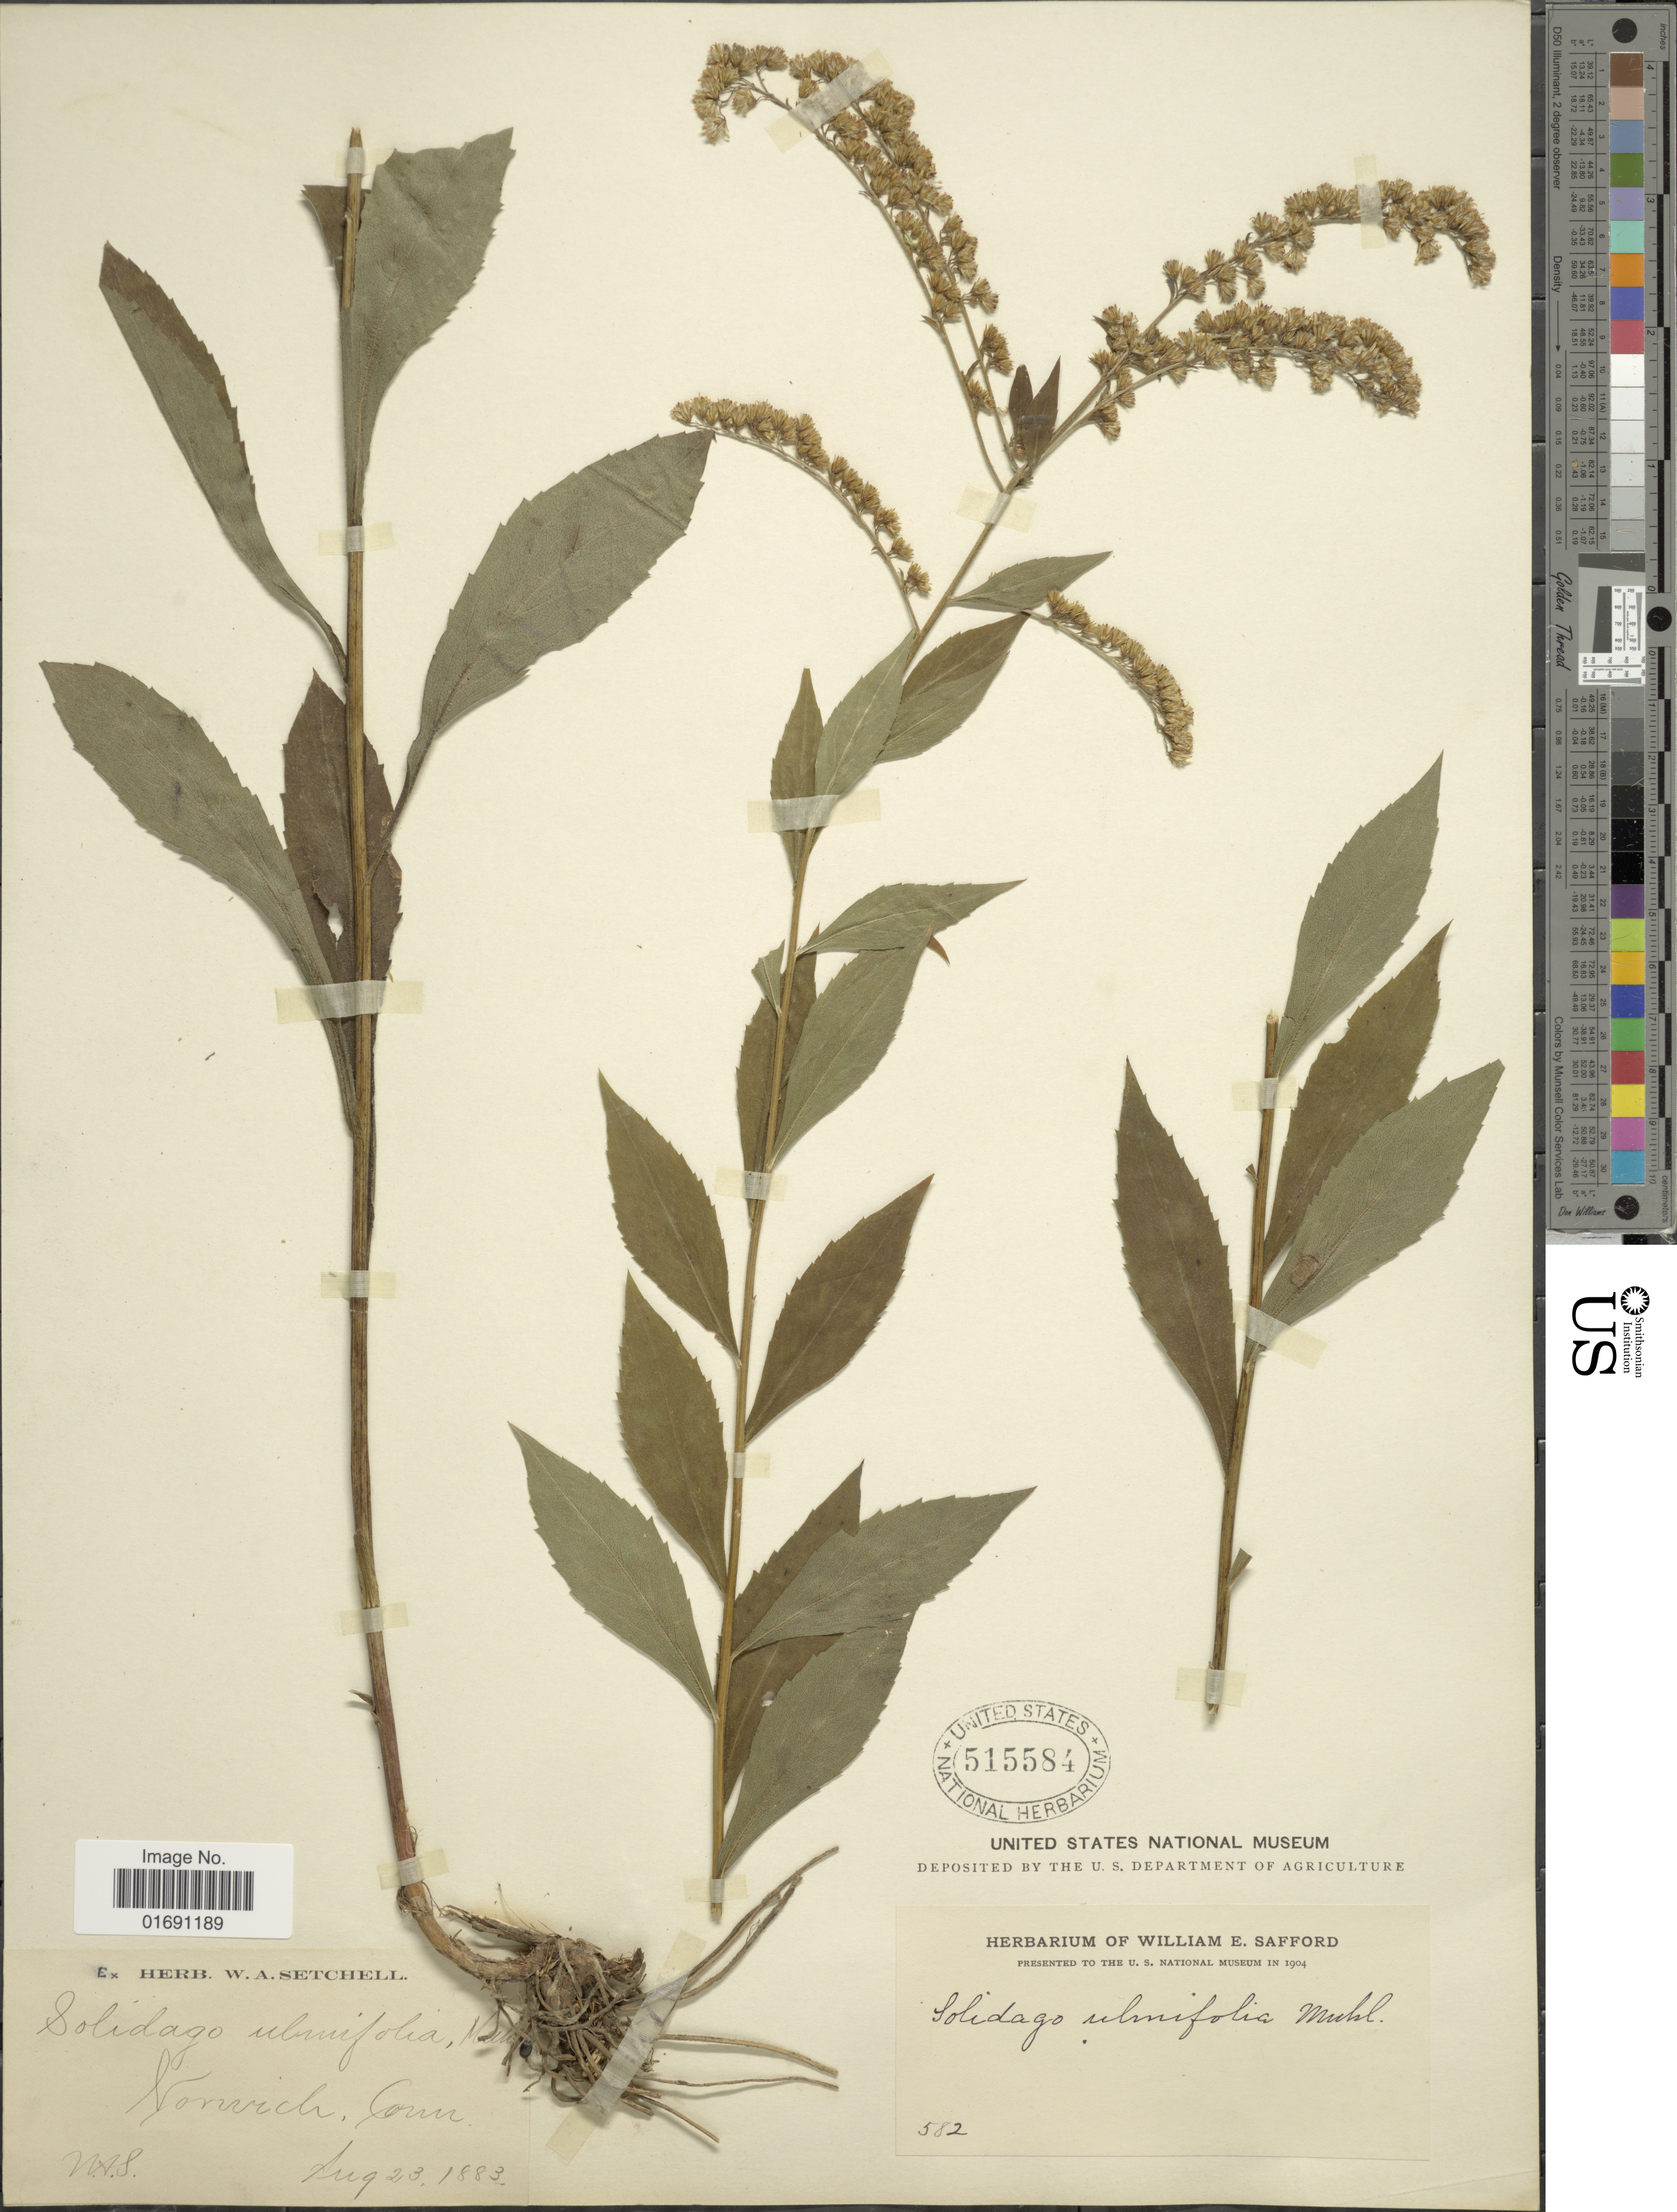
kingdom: Plantae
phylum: Tracheophyta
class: Magnoliopsida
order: Asterales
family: Asteraceae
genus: Solidago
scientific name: Solidago ulmifolia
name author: Muhl. ex Willd.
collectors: W. E. Safford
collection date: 1883-08-23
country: United States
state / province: Connecticut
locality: Norwich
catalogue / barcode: US 515584